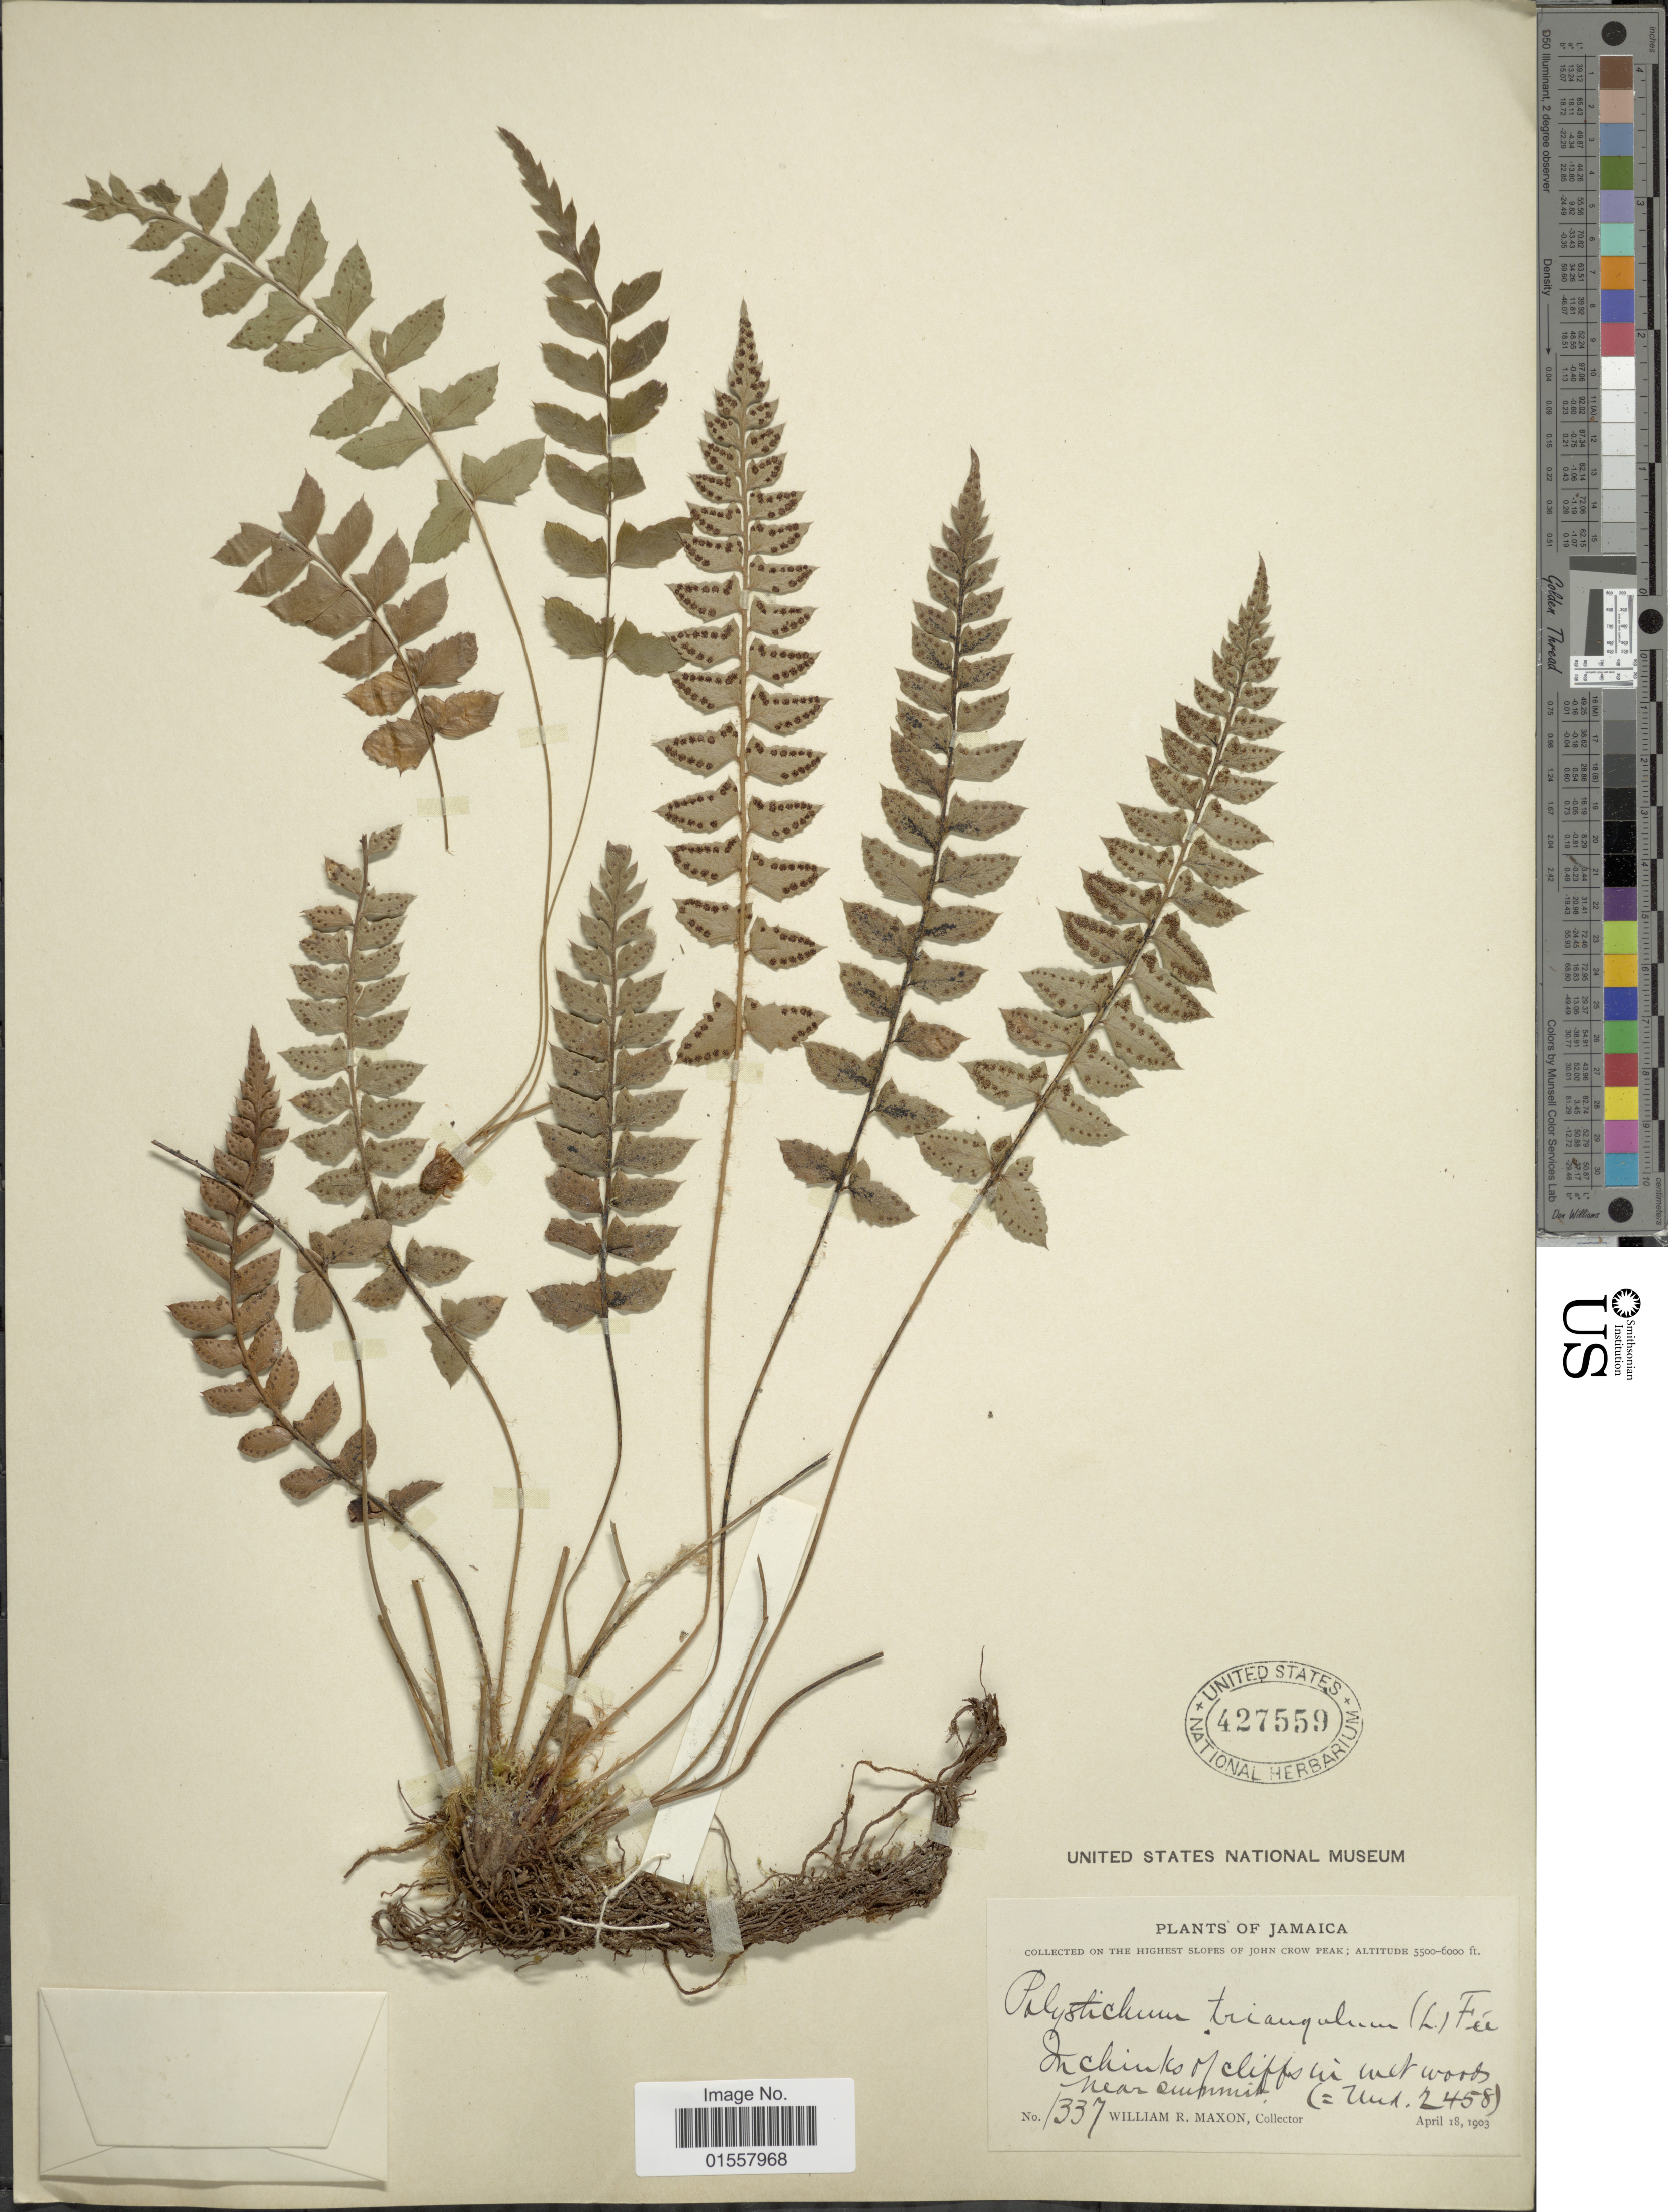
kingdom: Plantae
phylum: Tracheophyta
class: Polypodiopsida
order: Polypodiales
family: Dryopteridaceae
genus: Polystichum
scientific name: Polystichum echinatum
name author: (J.F. Gmel.) C. Chr.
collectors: W. R. Maxon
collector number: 1337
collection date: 1903-04-18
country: Jamaica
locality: Highest slopes of John Crow Peak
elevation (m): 1676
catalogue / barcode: US 427559